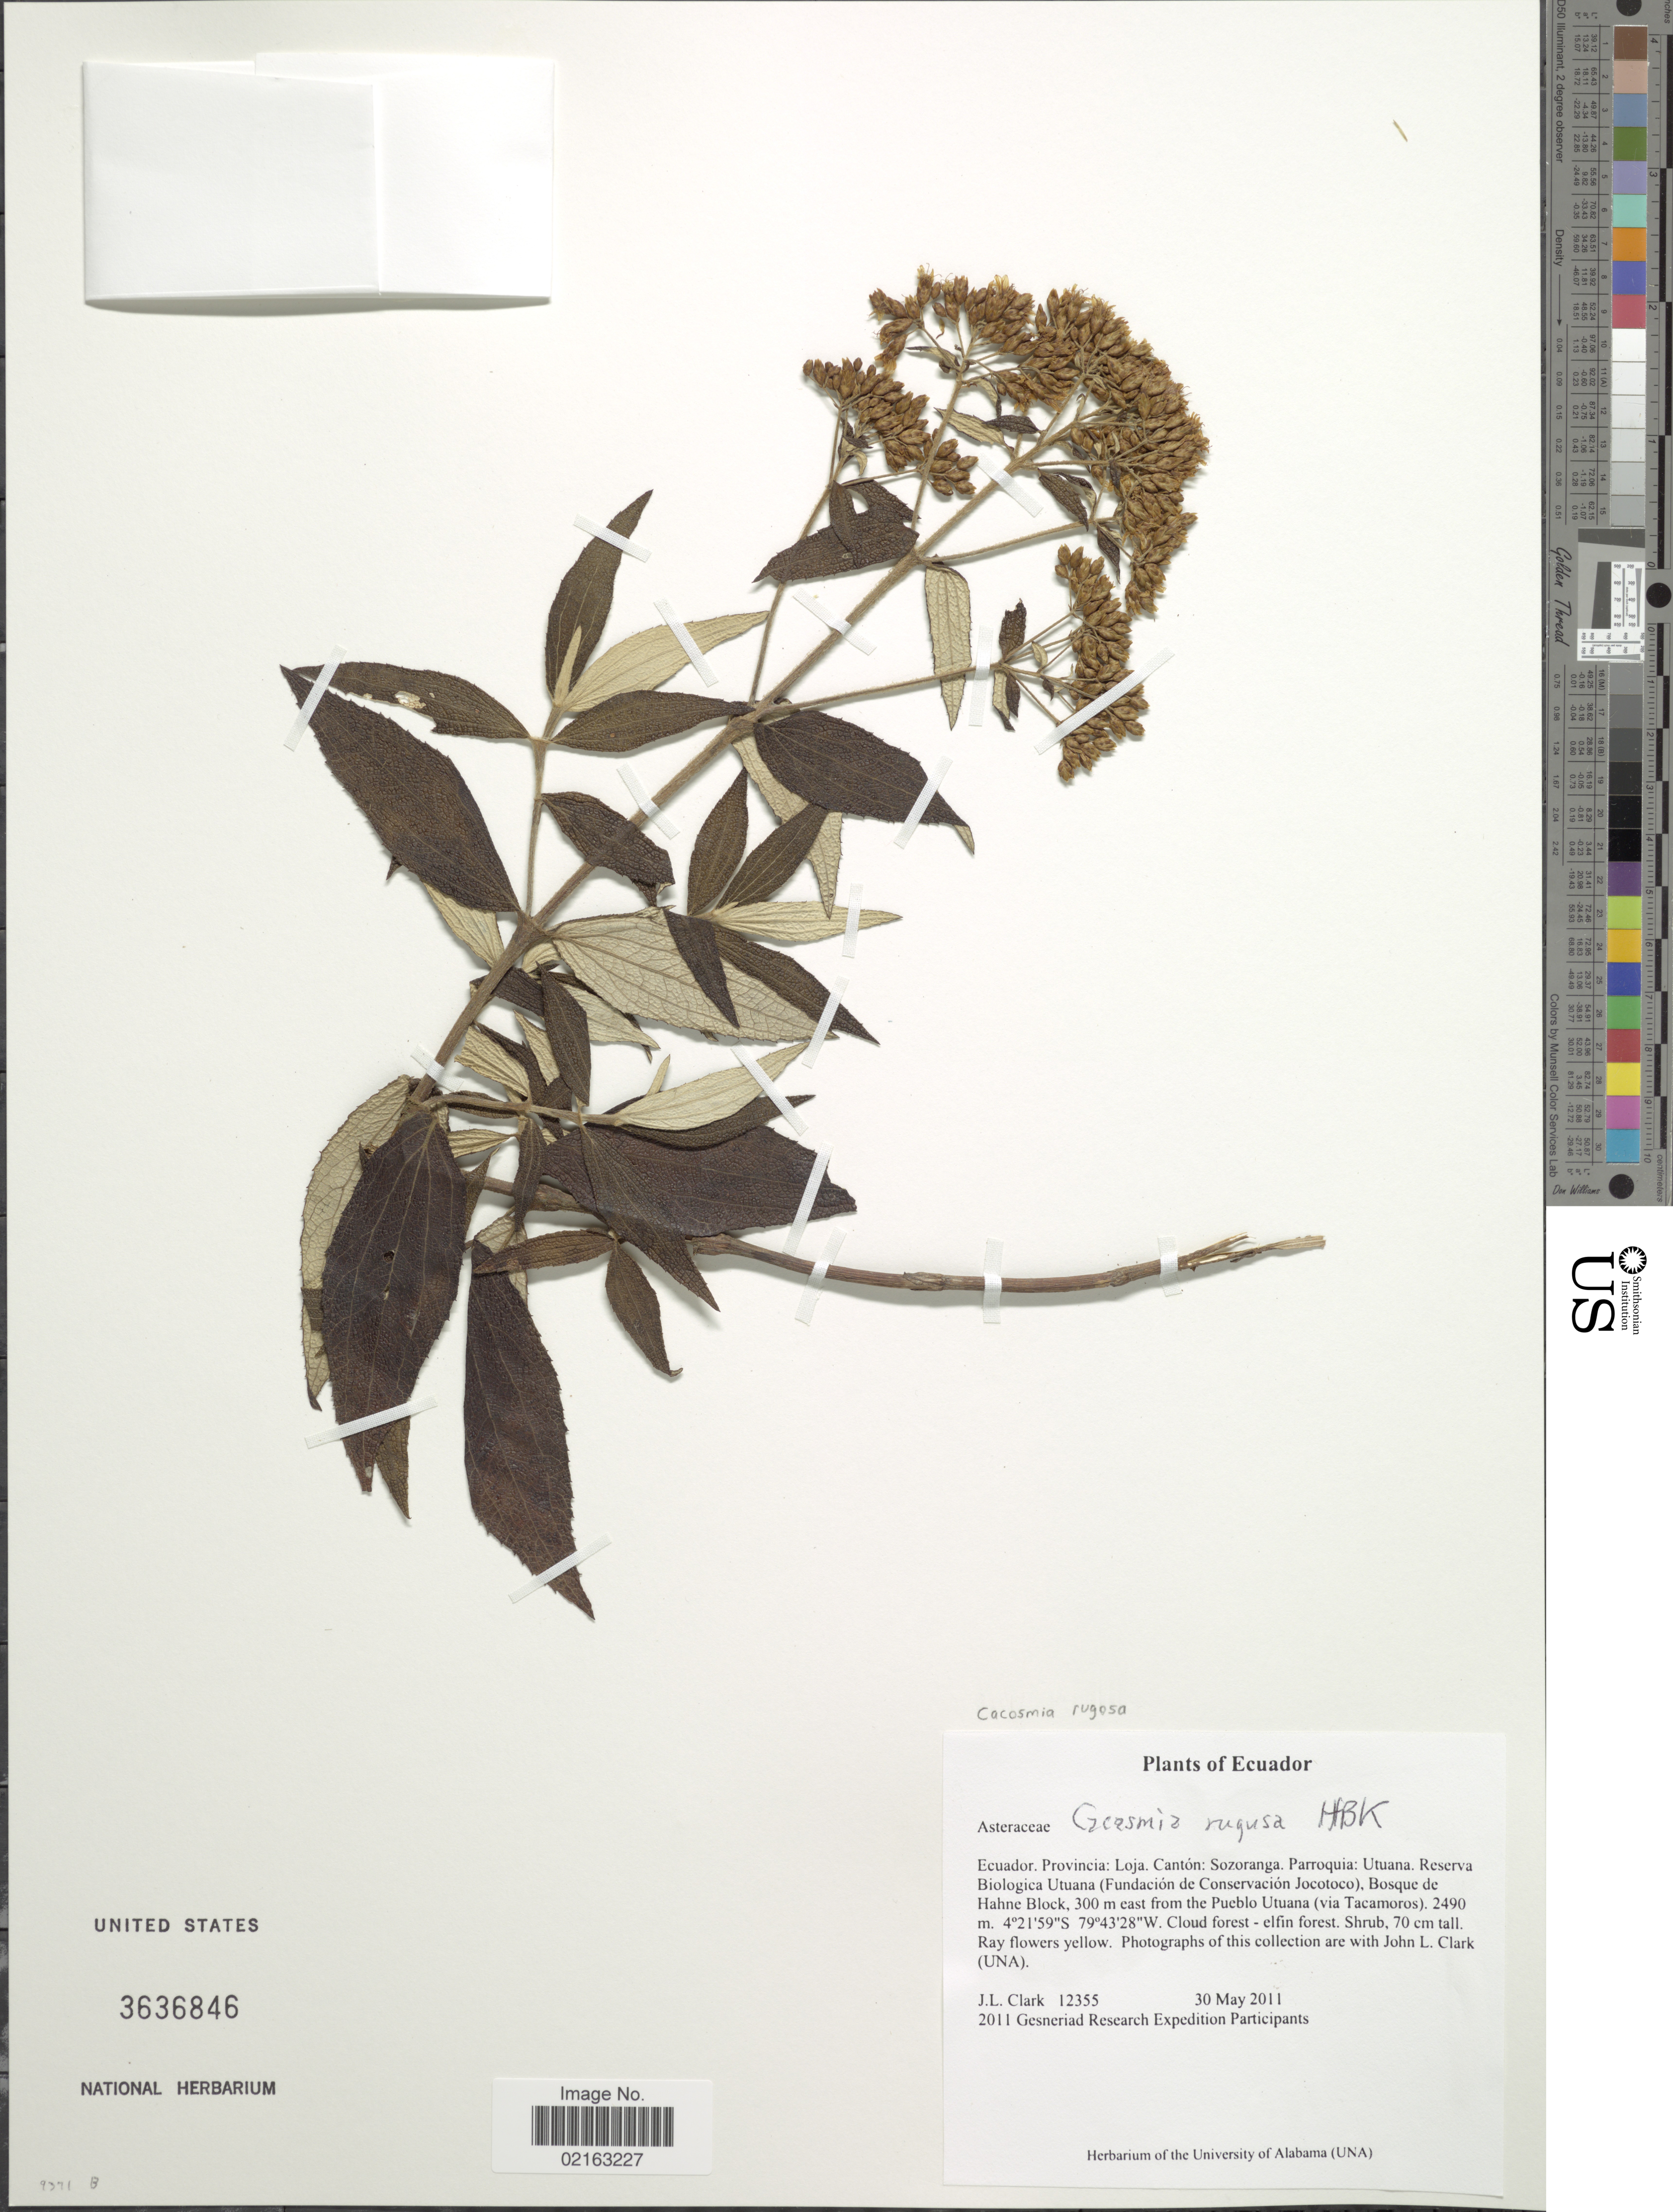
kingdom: Plantae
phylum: Tracheophyta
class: Magnoliopsida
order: Asterales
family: Asteraceae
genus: Cacosmia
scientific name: Cacosmia rugosa var. rugosa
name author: Kunth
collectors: J. L. Clark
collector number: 12355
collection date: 2011-05-30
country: Ecuador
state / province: Loja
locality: Ecuador. Provincia: Loja. Cantón: Sozoranga. Parroquia: Utuana. Reserva Biologica Utuana (Fuundación de Conservación Jocotoco). Bosque de Hahne Block, 300 m east from the Pueblo Utuana (via Tacamoros)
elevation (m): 2490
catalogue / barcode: US 3636846